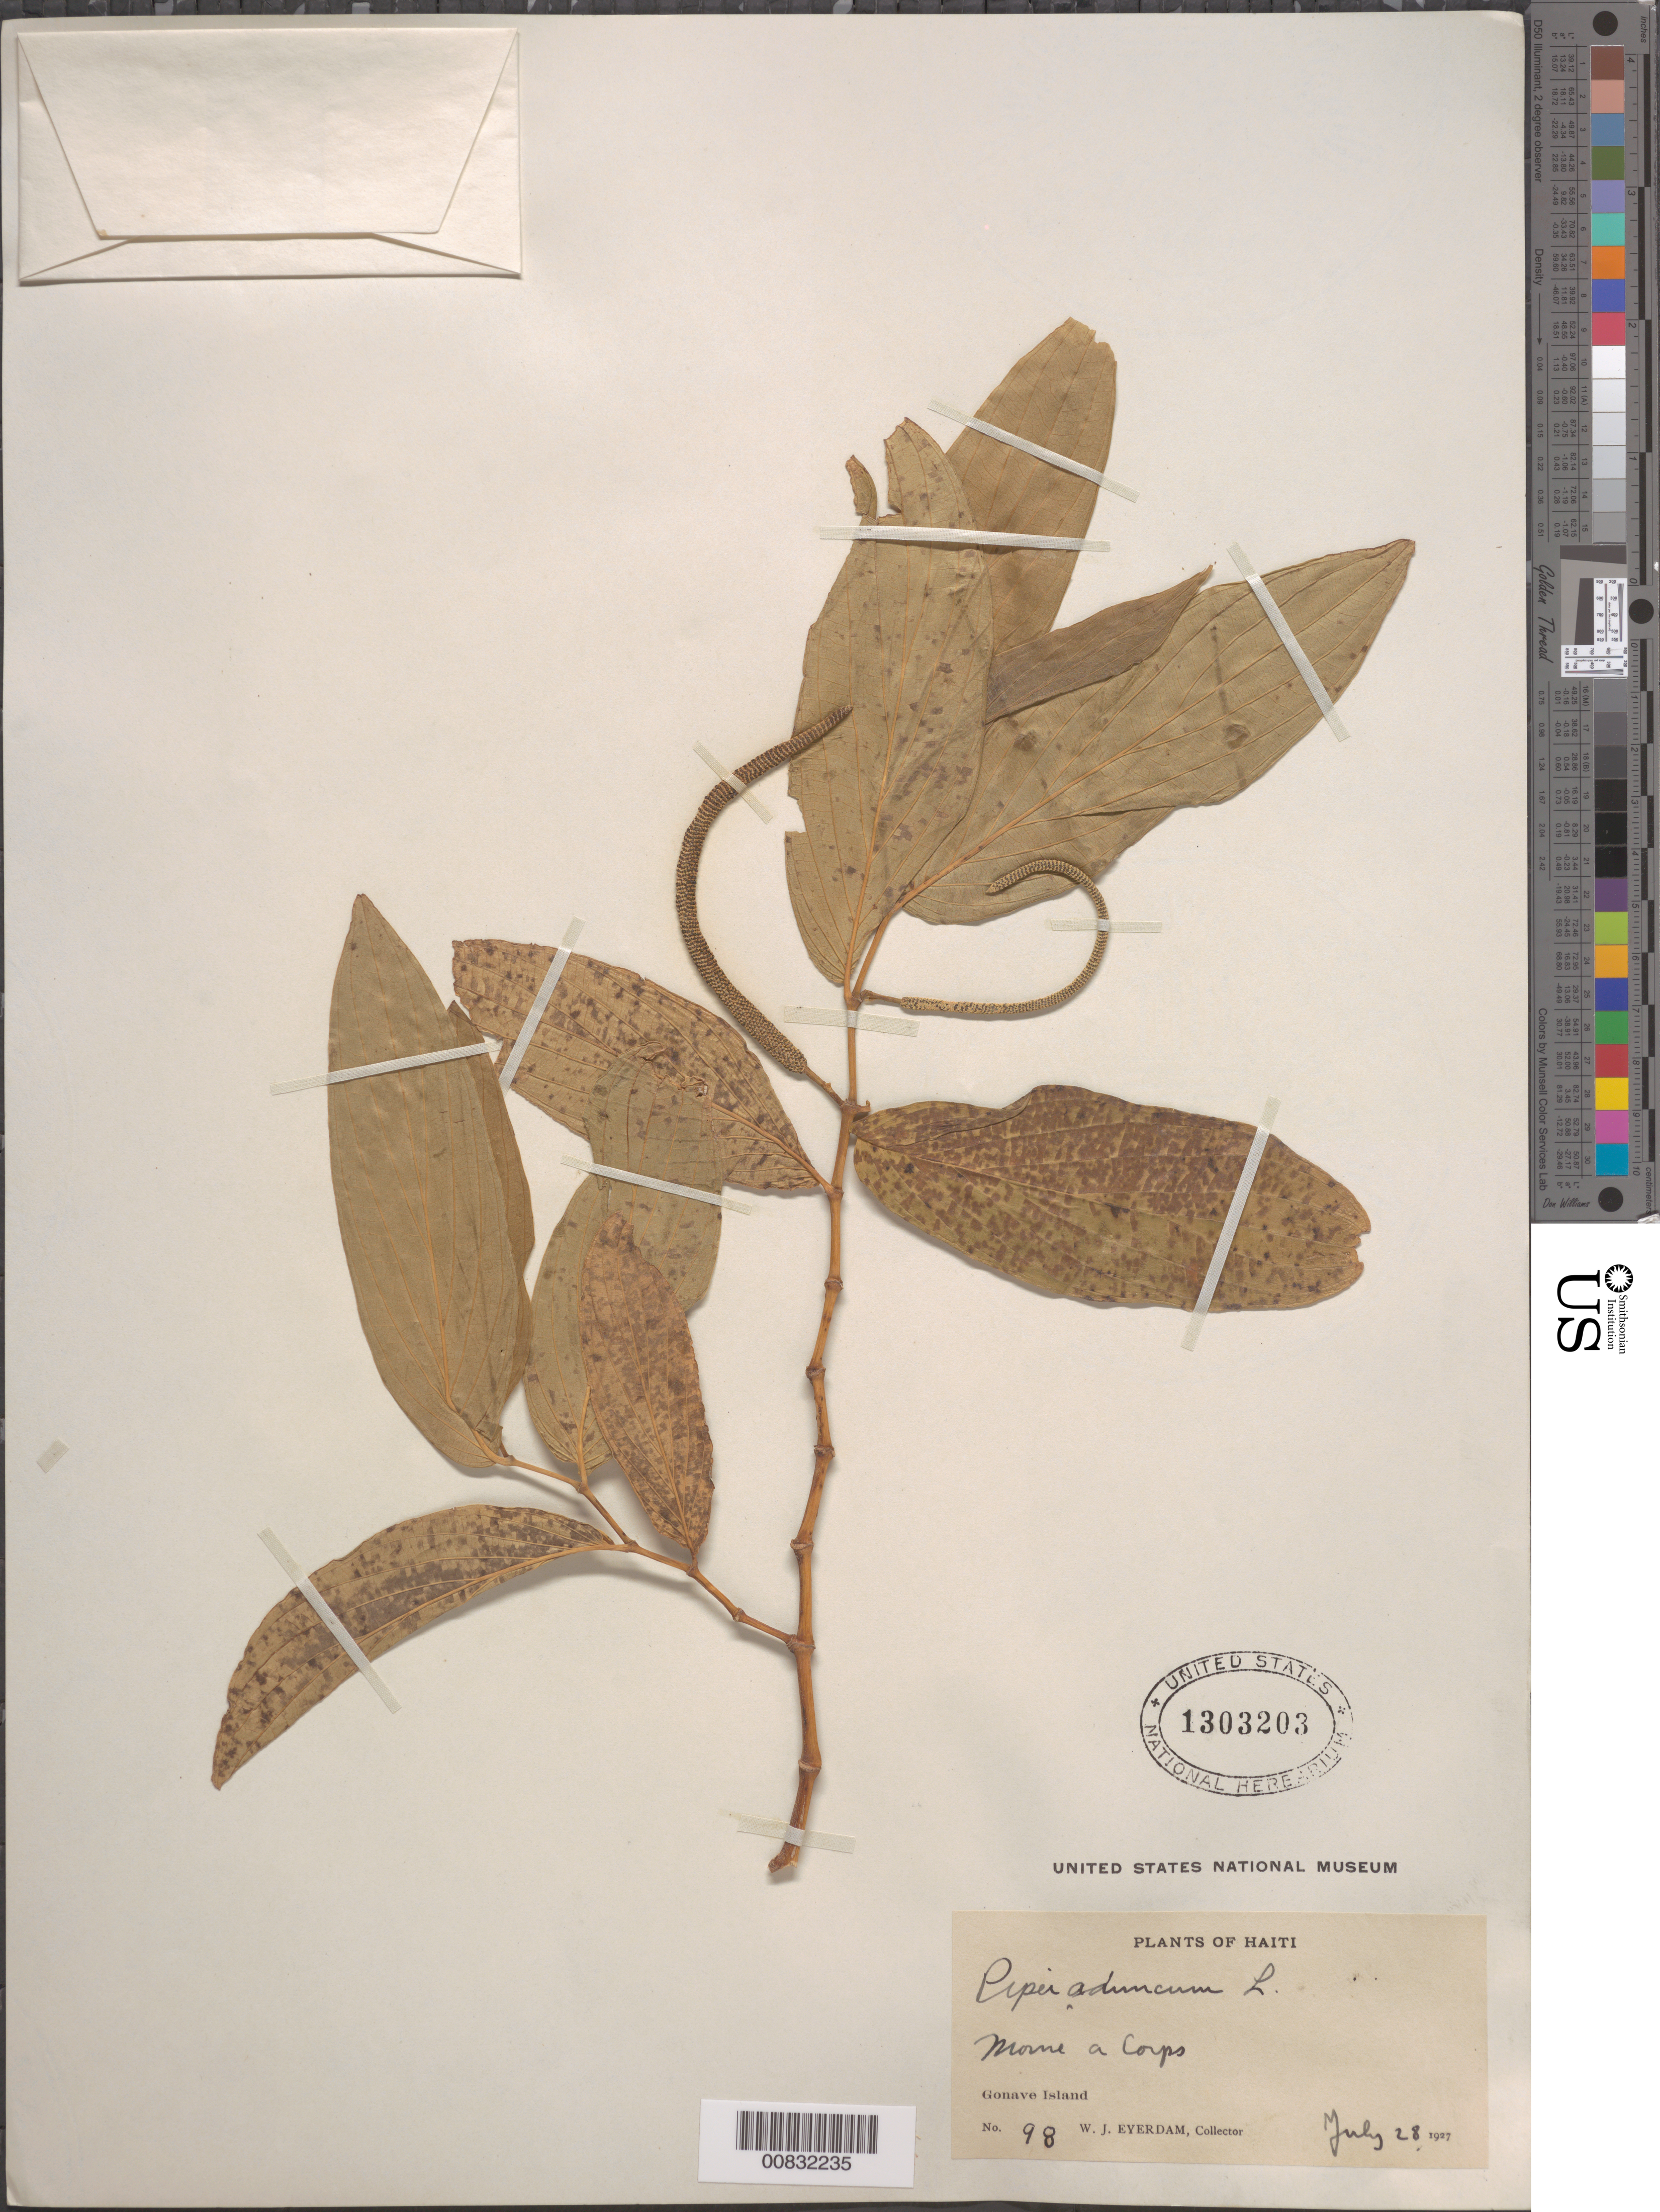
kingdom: Plantae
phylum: Tracheophyta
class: Magnoliopsida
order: Piperales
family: Piperaceae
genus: Piper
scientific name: Piper aduncum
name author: L.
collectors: W. J. Eyerdam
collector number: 98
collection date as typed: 28 Jul 1927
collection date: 1927-07-28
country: Haiti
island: Gonave I.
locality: Morne a Corps.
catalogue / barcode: US 1303203